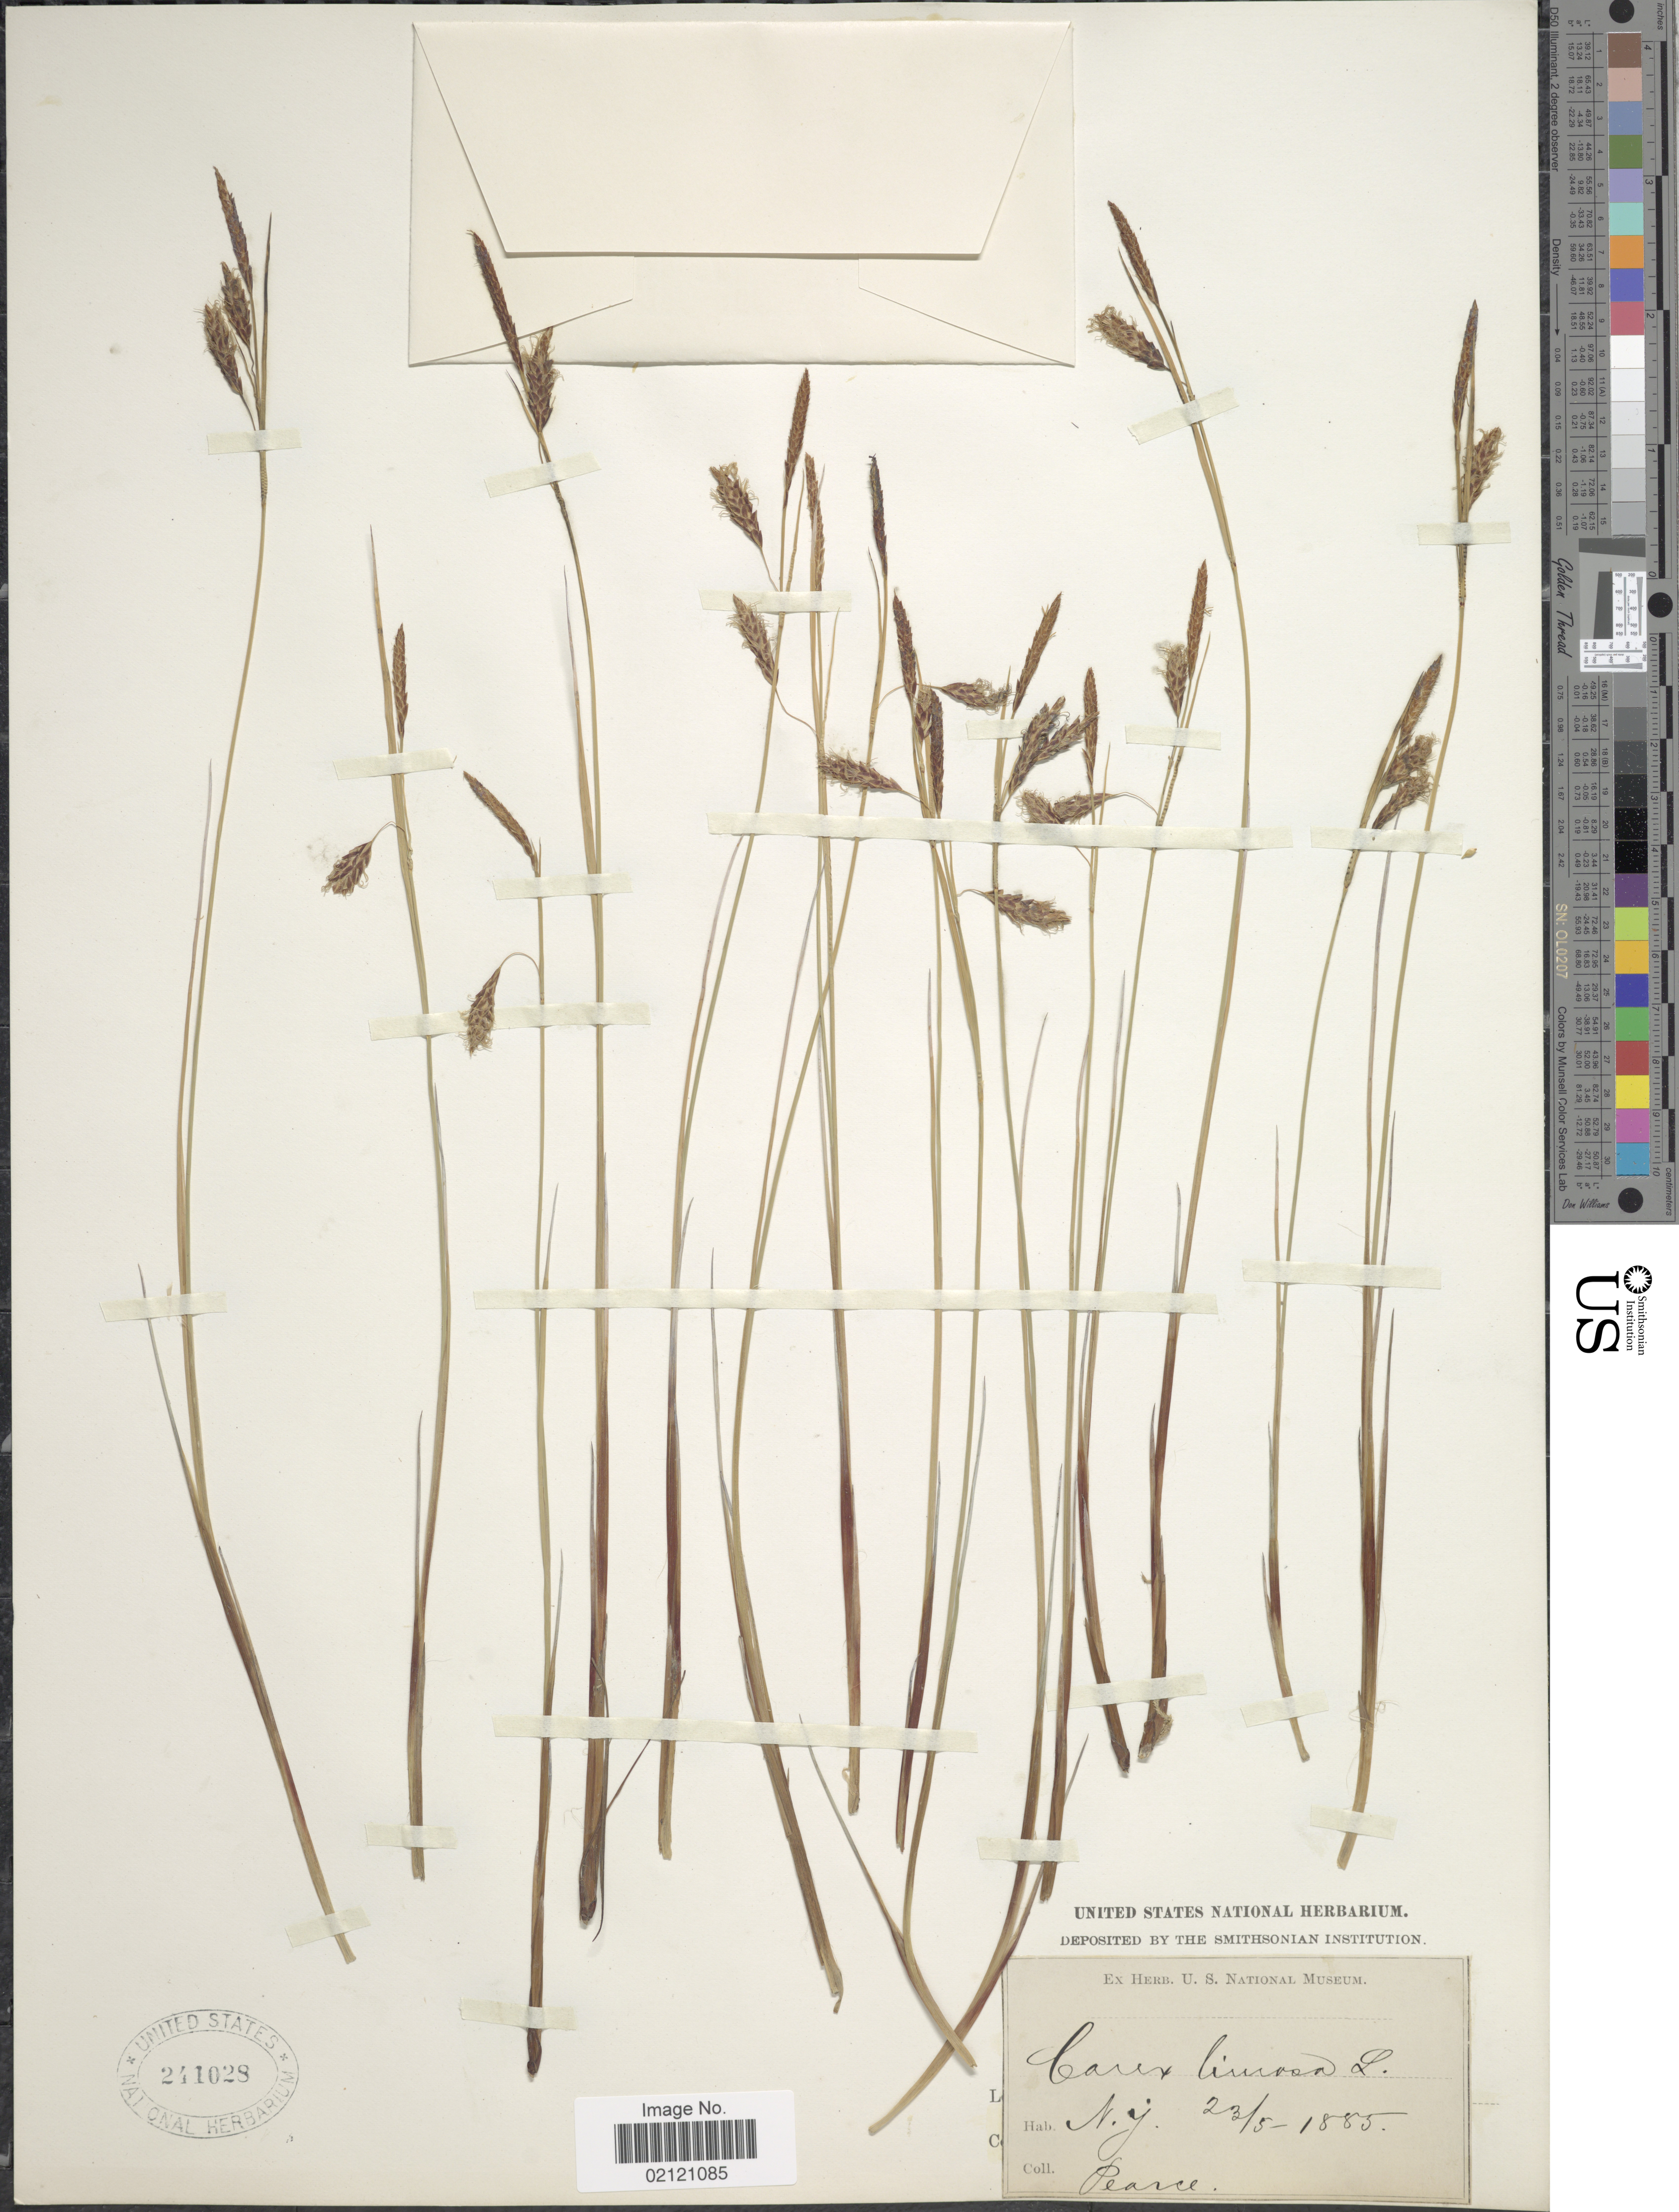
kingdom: Plantae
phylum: Tracheophyta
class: Liliopsida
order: Poales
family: Cyperaceae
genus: Carex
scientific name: Carex limosa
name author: L.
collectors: -. Pearce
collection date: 1885-05-23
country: United States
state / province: New York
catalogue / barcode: US 241028